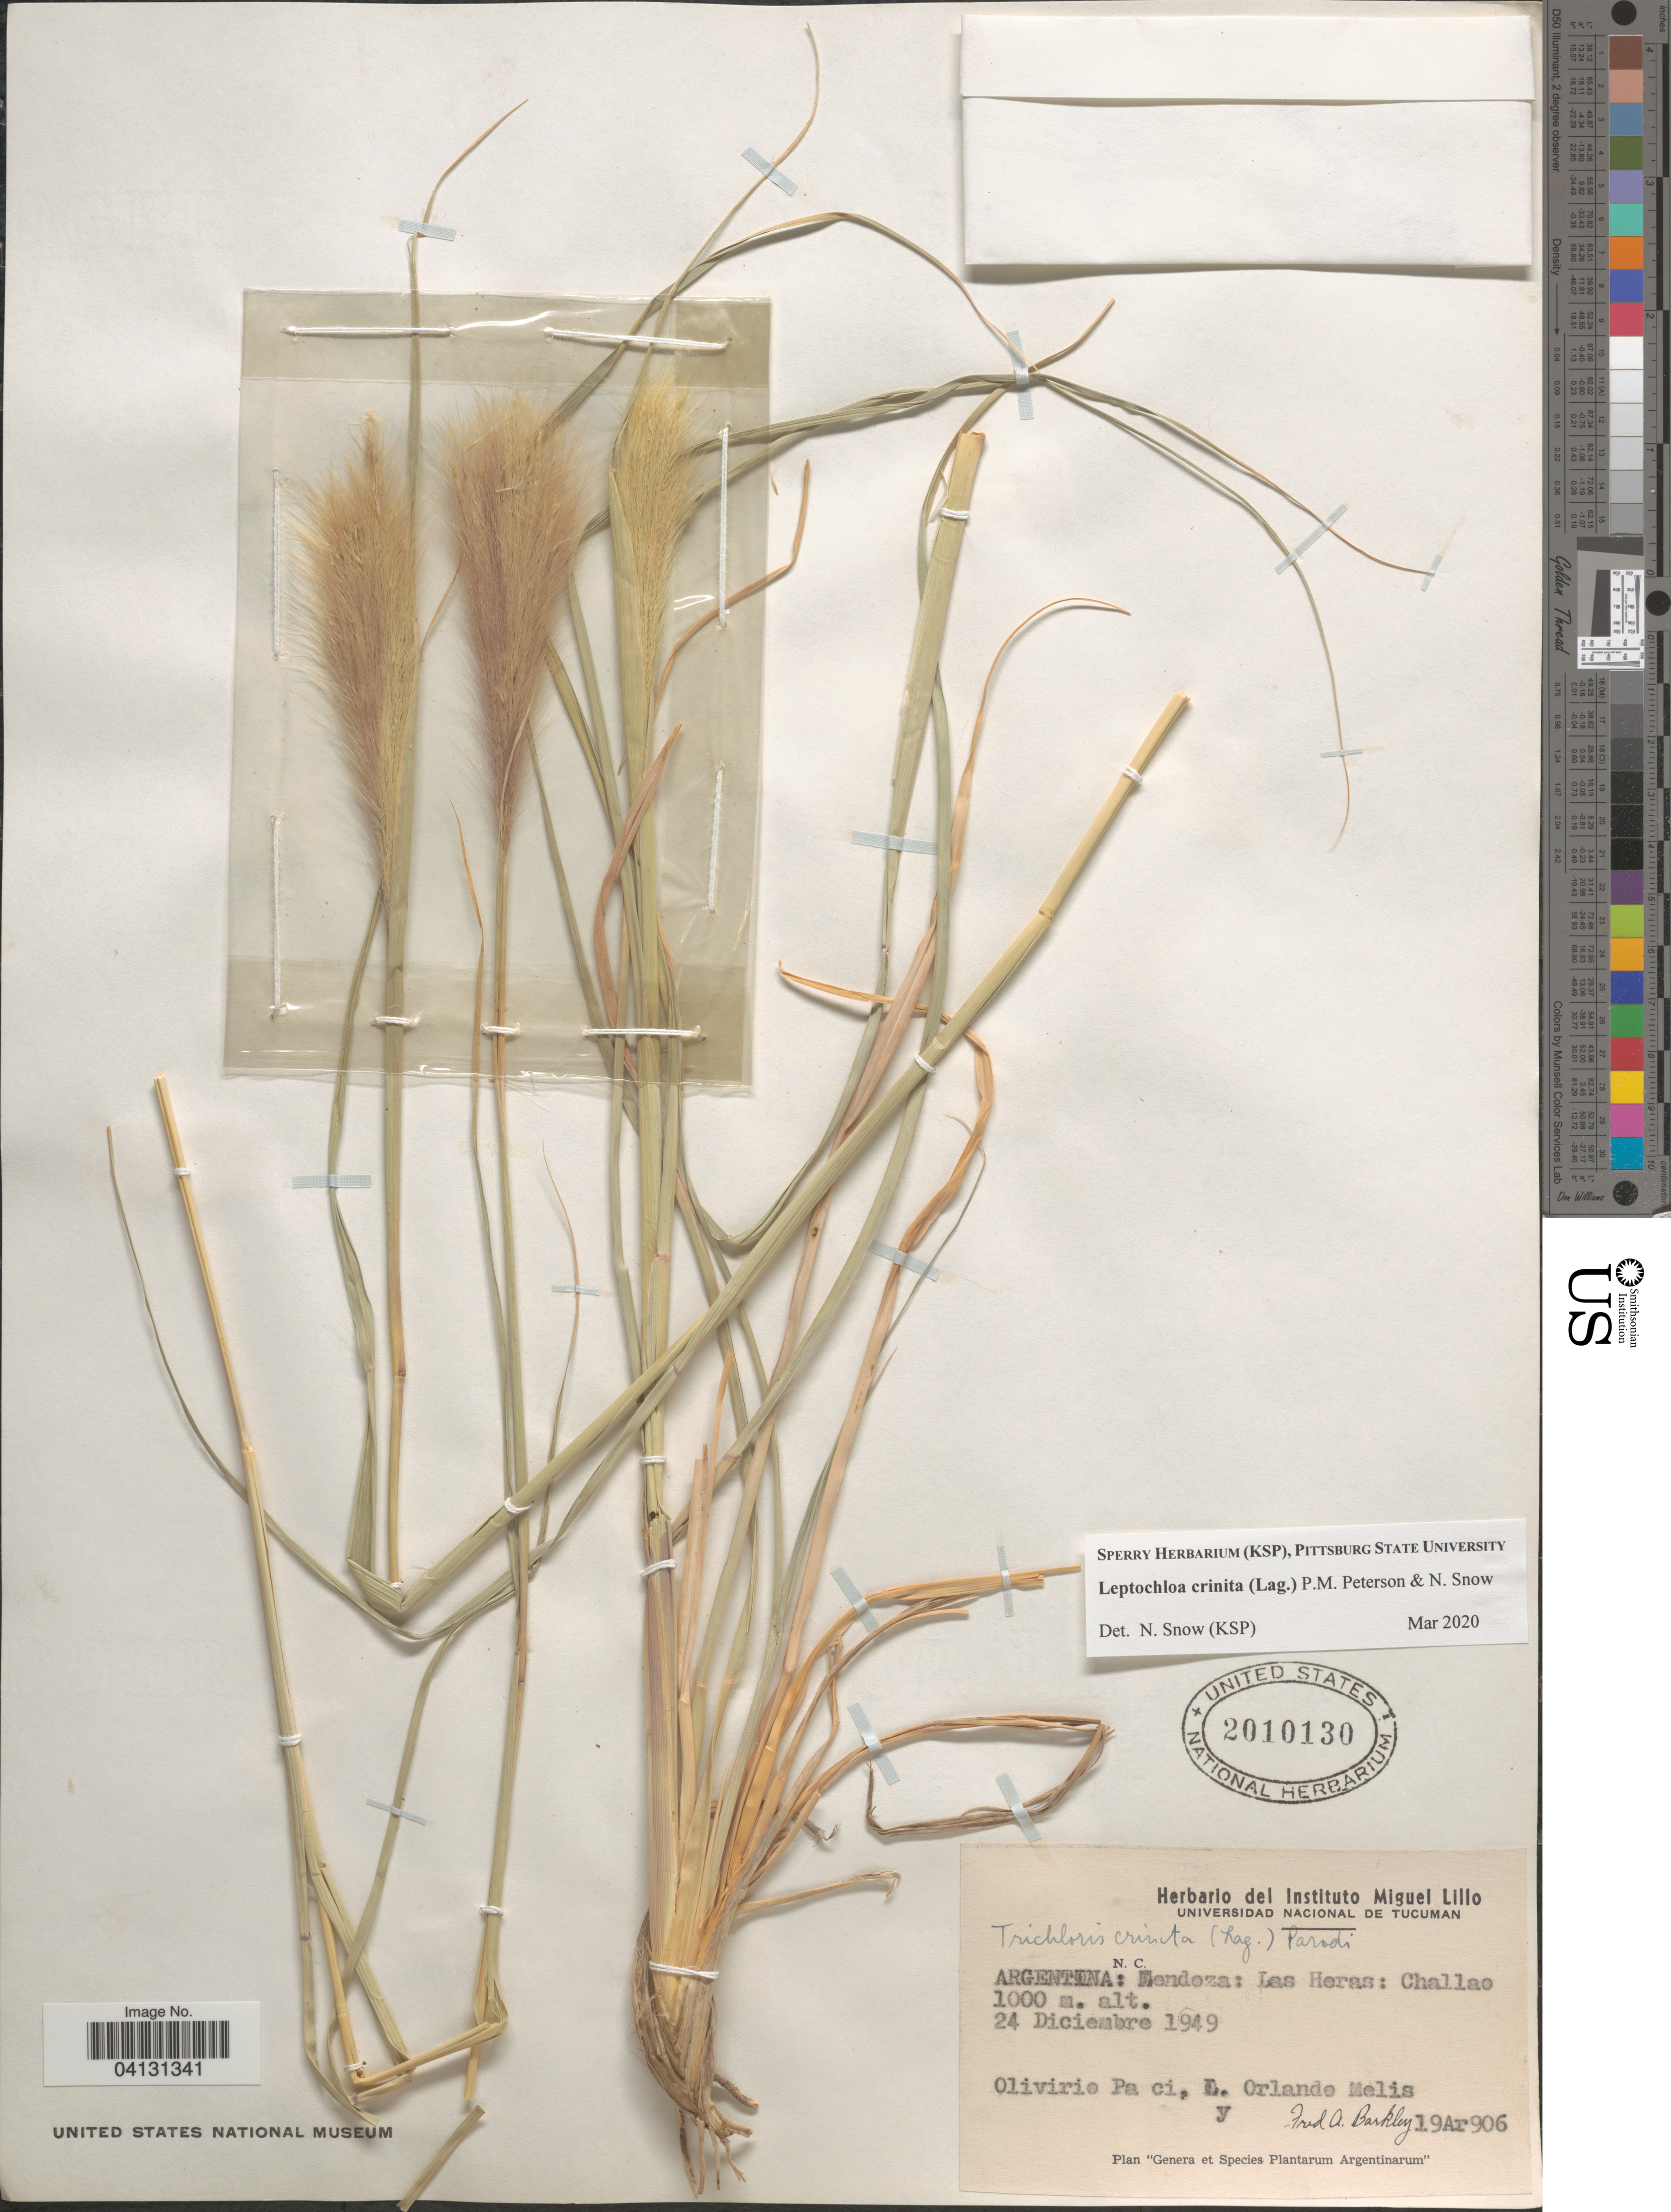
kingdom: Plantae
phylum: Tracheophyta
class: Liliopsida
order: Poales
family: Poaceae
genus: Leptochloa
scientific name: Leptochloa crinita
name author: (Lag.) P.M. Peterson & N. Snow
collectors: O. Paci, O. Melis & F. A. Barkley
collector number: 19Ar906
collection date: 1949-12-24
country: Argentina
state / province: Mendoza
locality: Las Heras: Challao.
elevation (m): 1000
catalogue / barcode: US 2010130